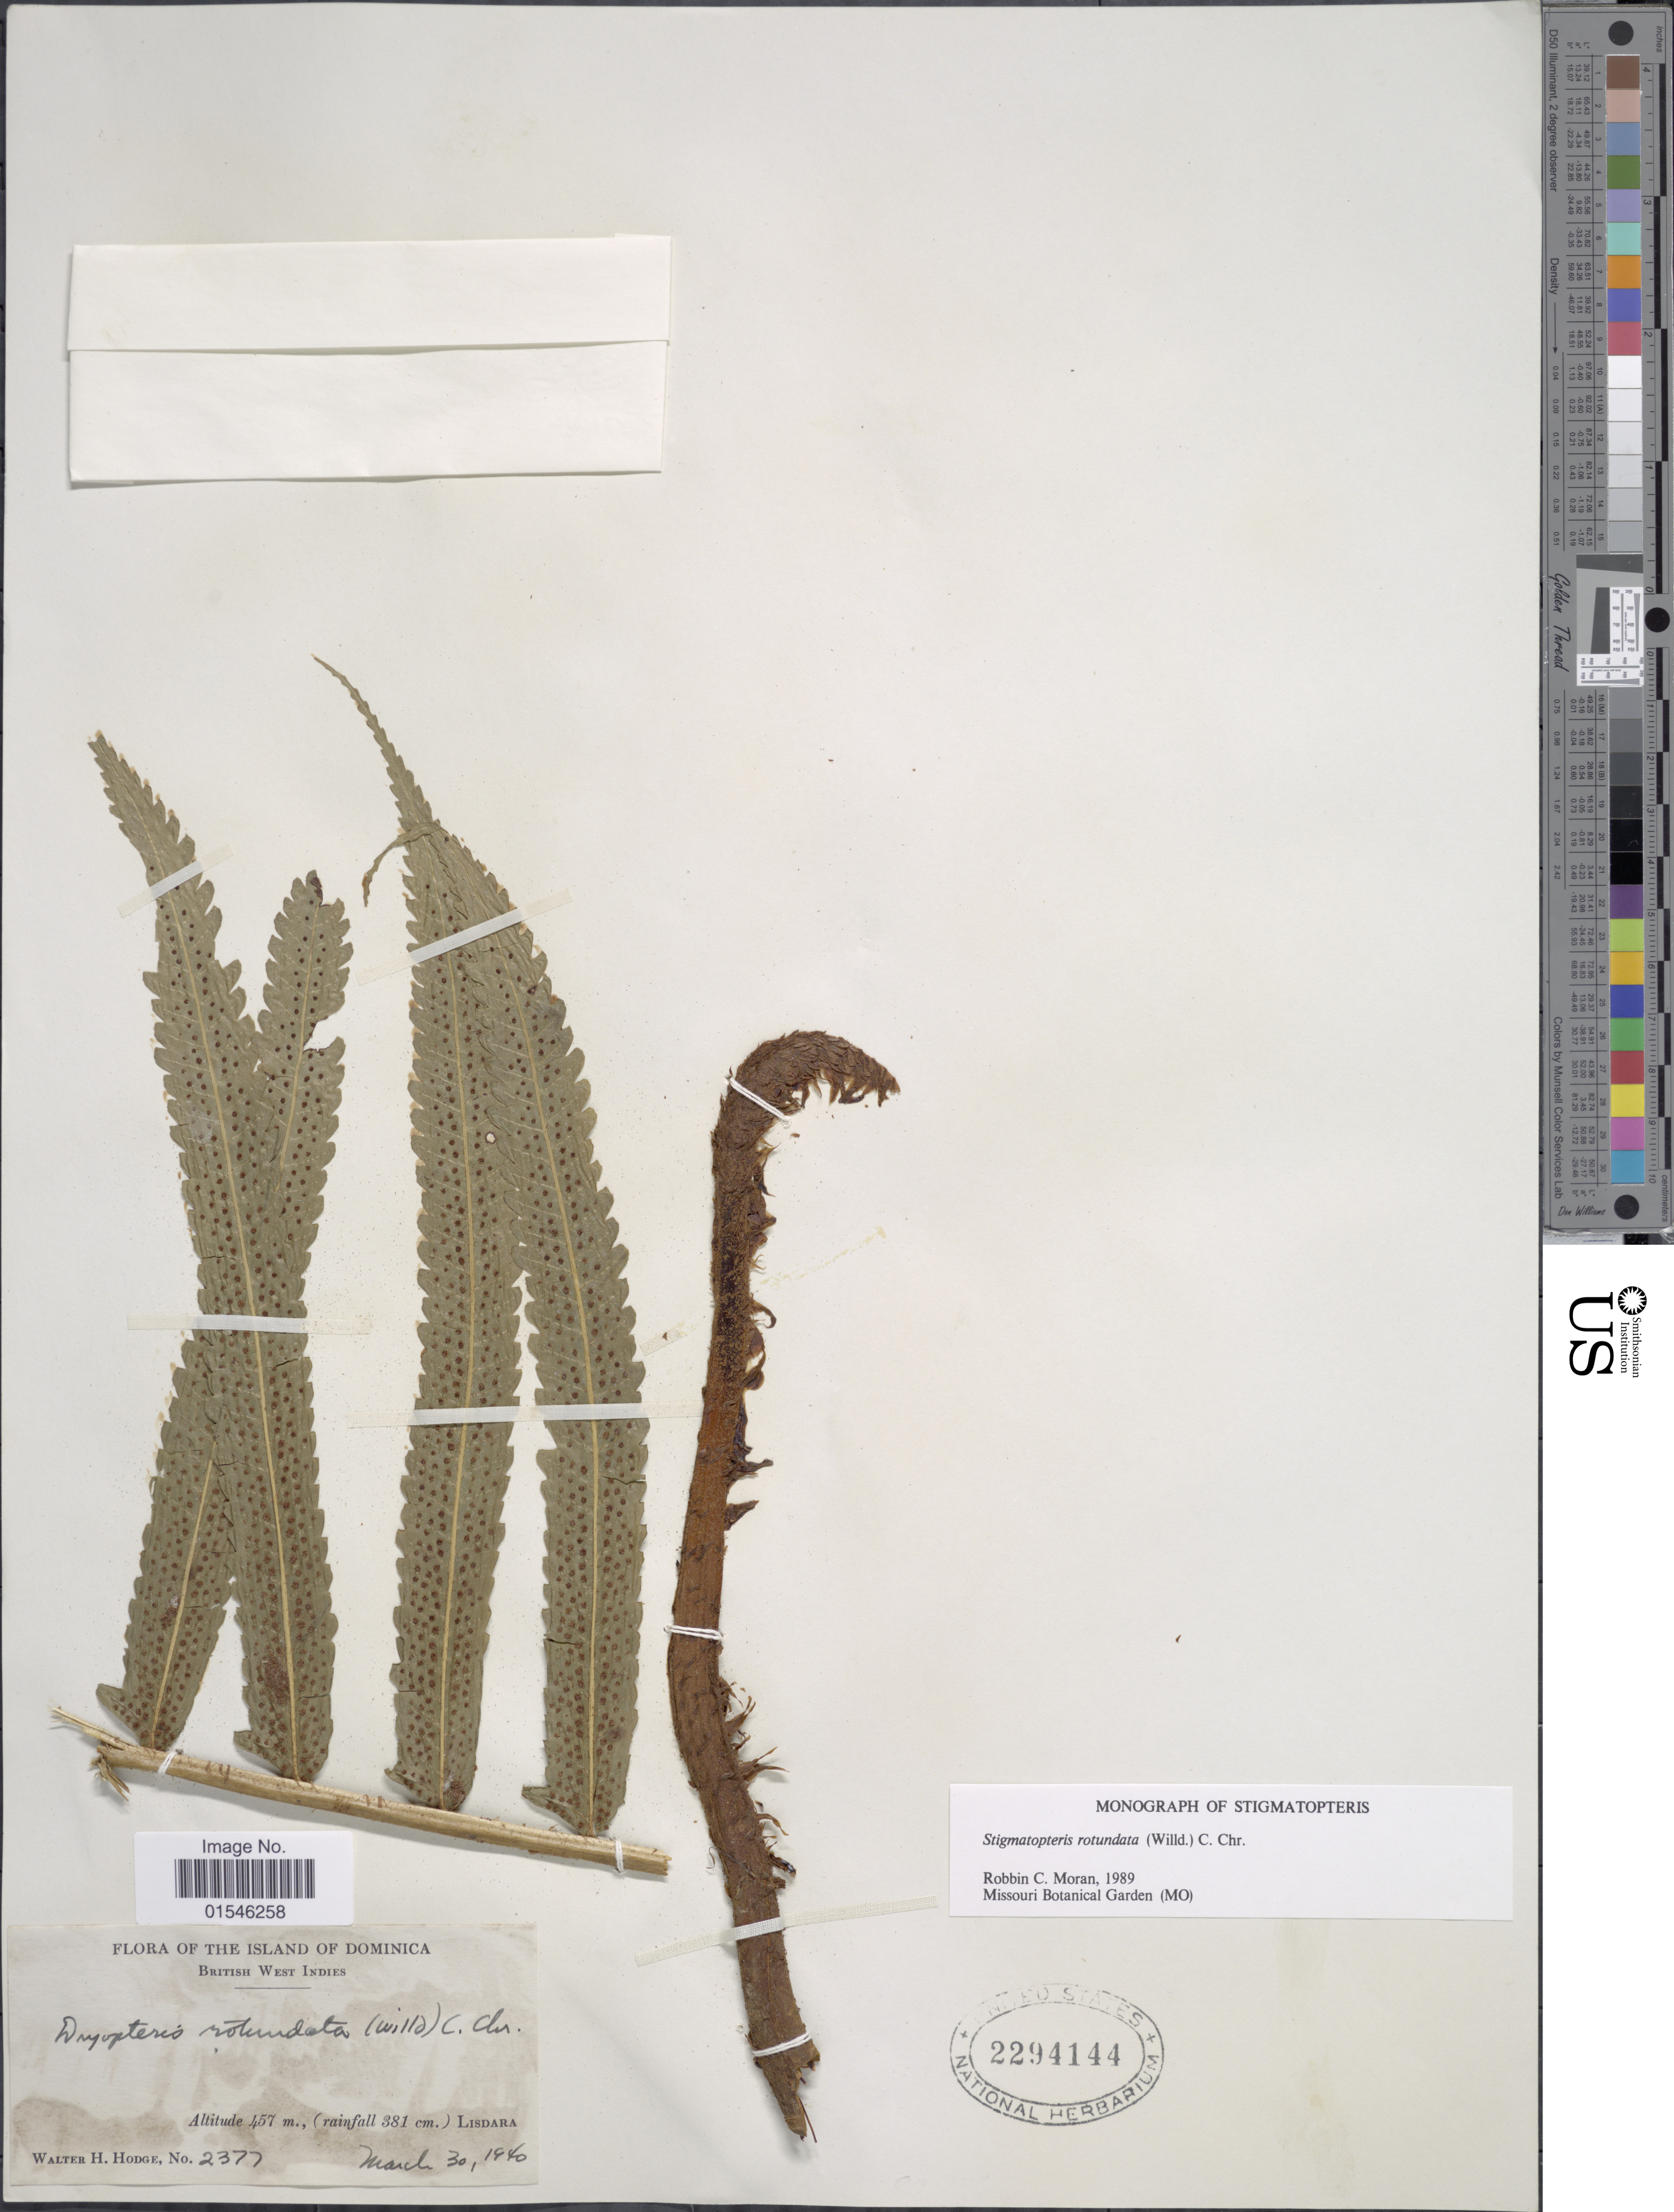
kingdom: Plantae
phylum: Tracheophyta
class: Polypodiopsida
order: Polypodiales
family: Dryopteridaceae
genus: Stigmatopteris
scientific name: Stigmatopteris rotundata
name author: (Willd.) C. Chr.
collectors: W. Hodge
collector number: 2377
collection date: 1940-03-30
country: Dominica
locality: The Island of Domiica, British West Indies, Lisdara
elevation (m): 457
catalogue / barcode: US 2294144